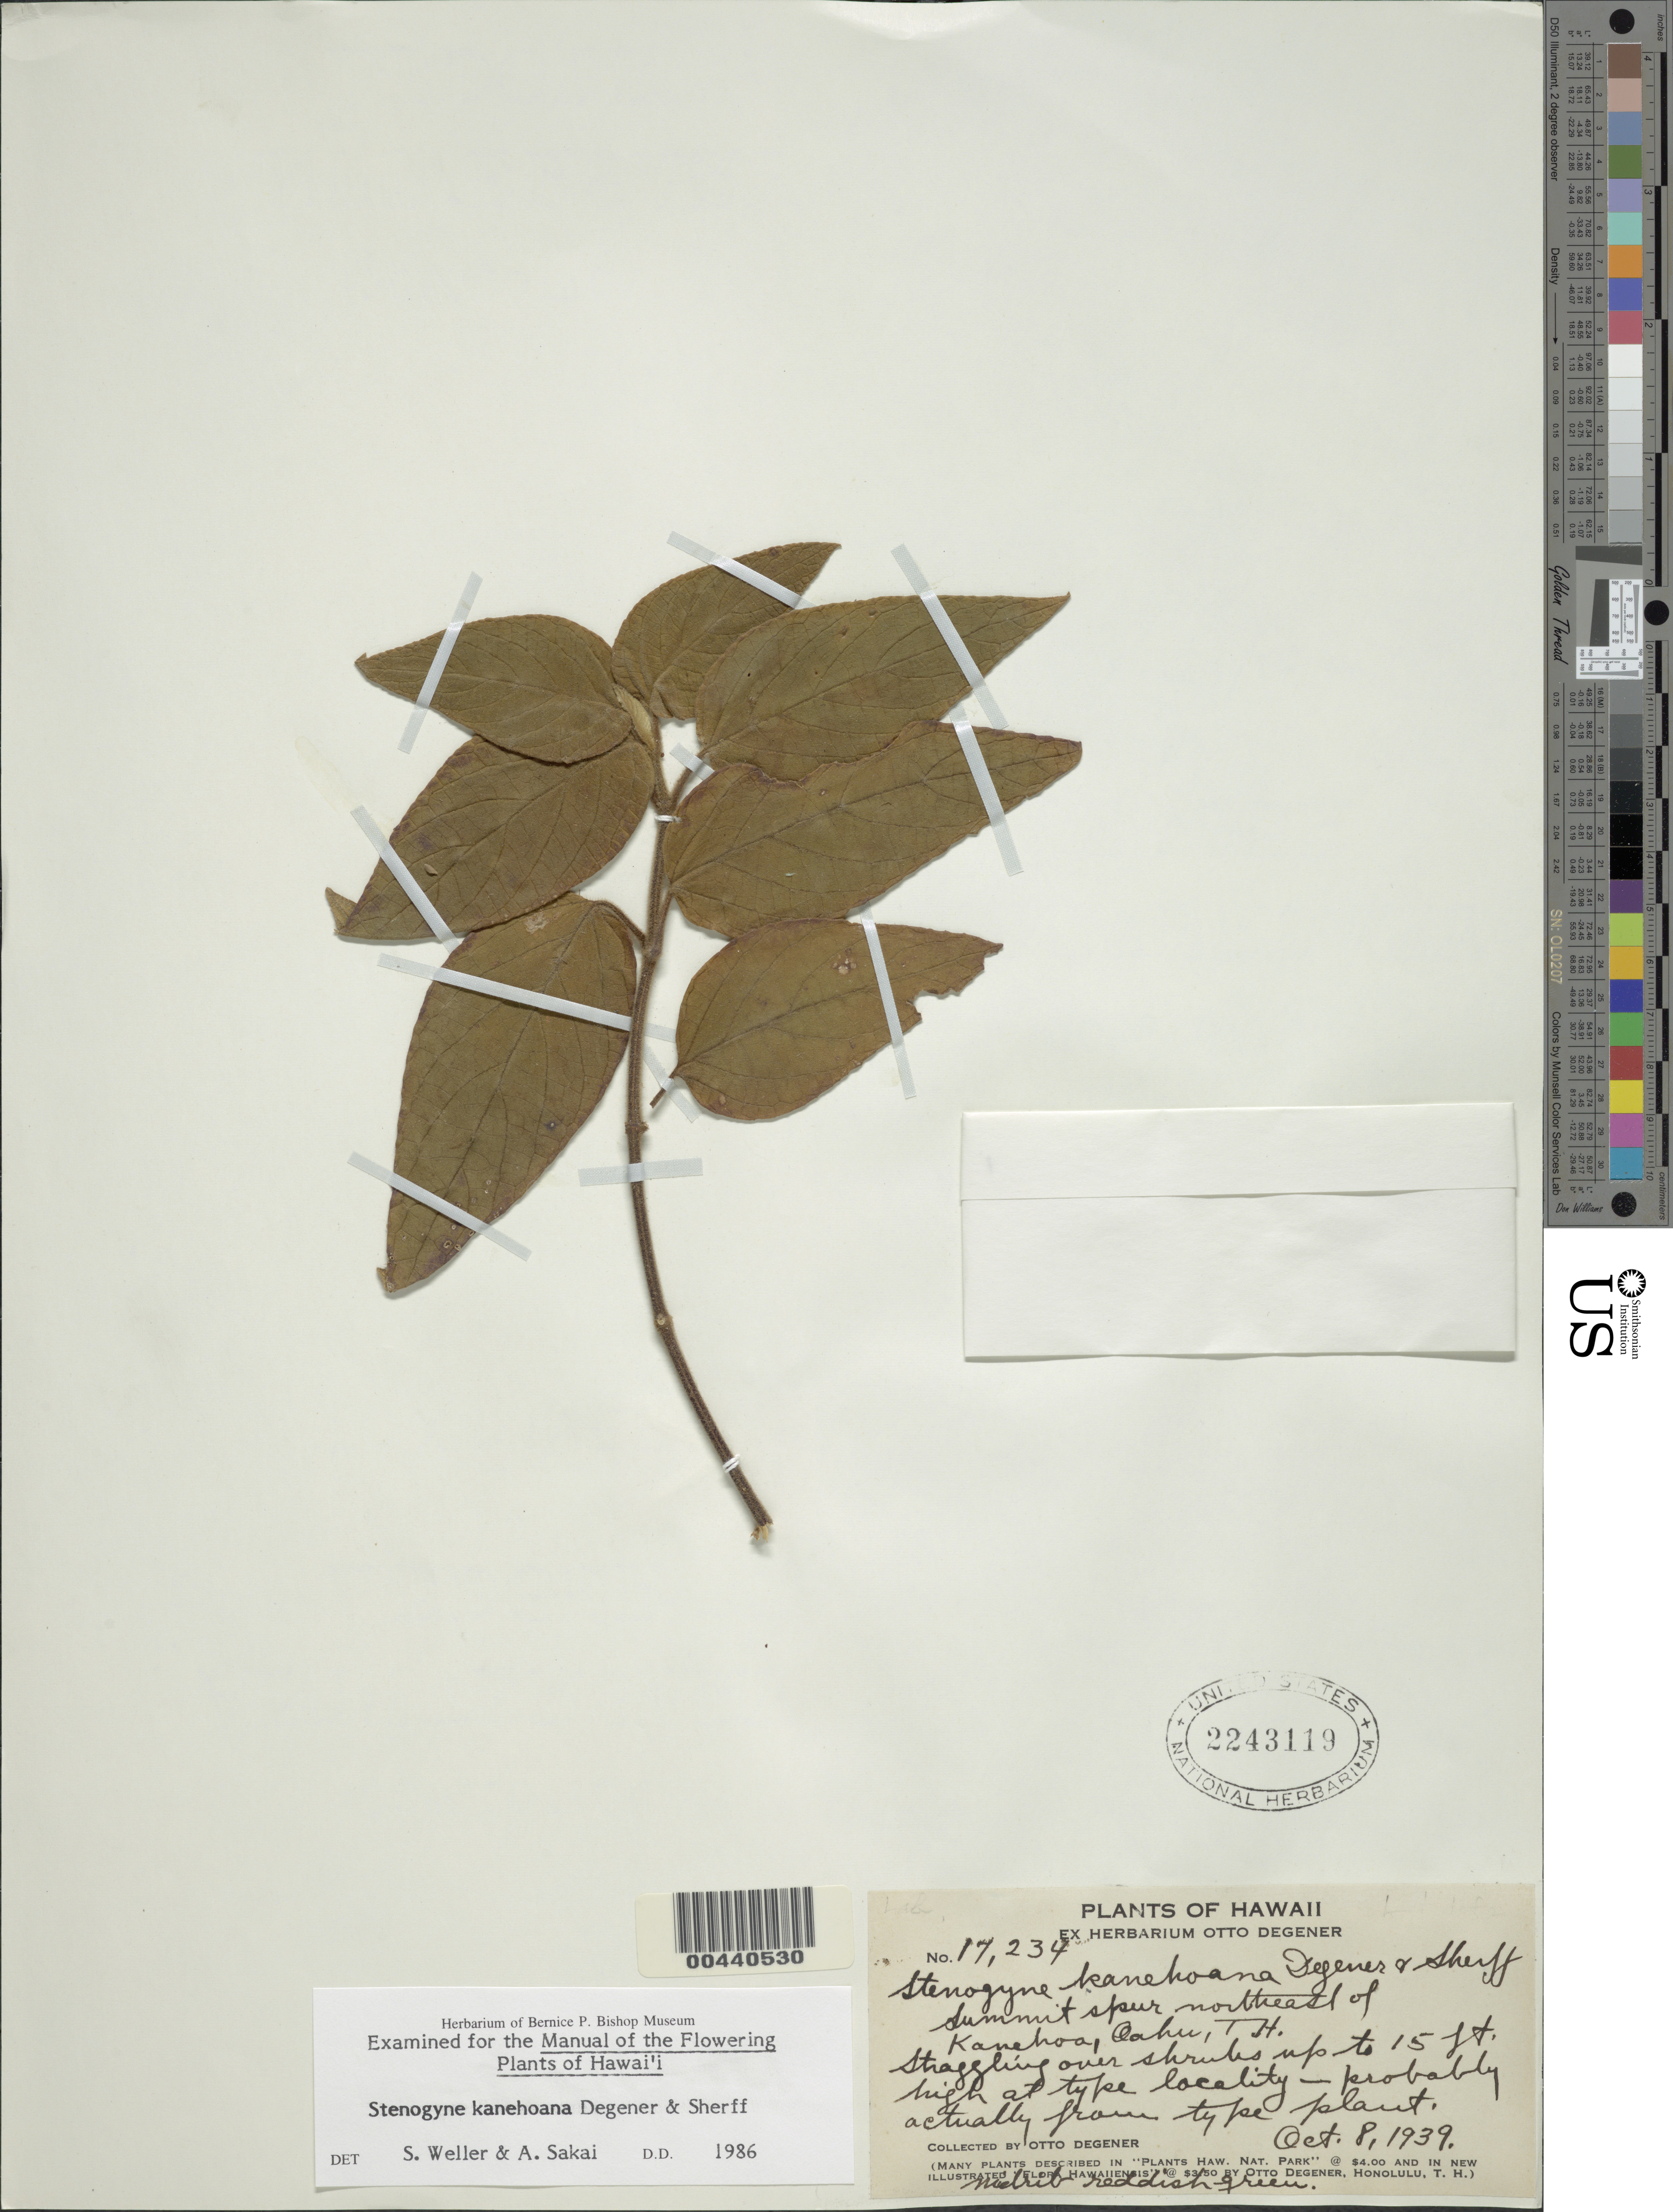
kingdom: Plantae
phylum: Tracheophyta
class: Magnoliopsida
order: Lamiales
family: Lamiaceae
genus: Stenogyne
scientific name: Stenogyne kanehoana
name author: O. Deg. & Sherff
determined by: Weller, Stephen G., (UNITED STATES)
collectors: O. Degener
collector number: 17234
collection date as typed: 8 Oct 1939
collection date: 1939-10-08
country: United States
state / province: Hawaii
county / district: Honolulu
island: Oahu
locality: Summit spur NE of Kanehoa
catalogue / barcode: US 2243119